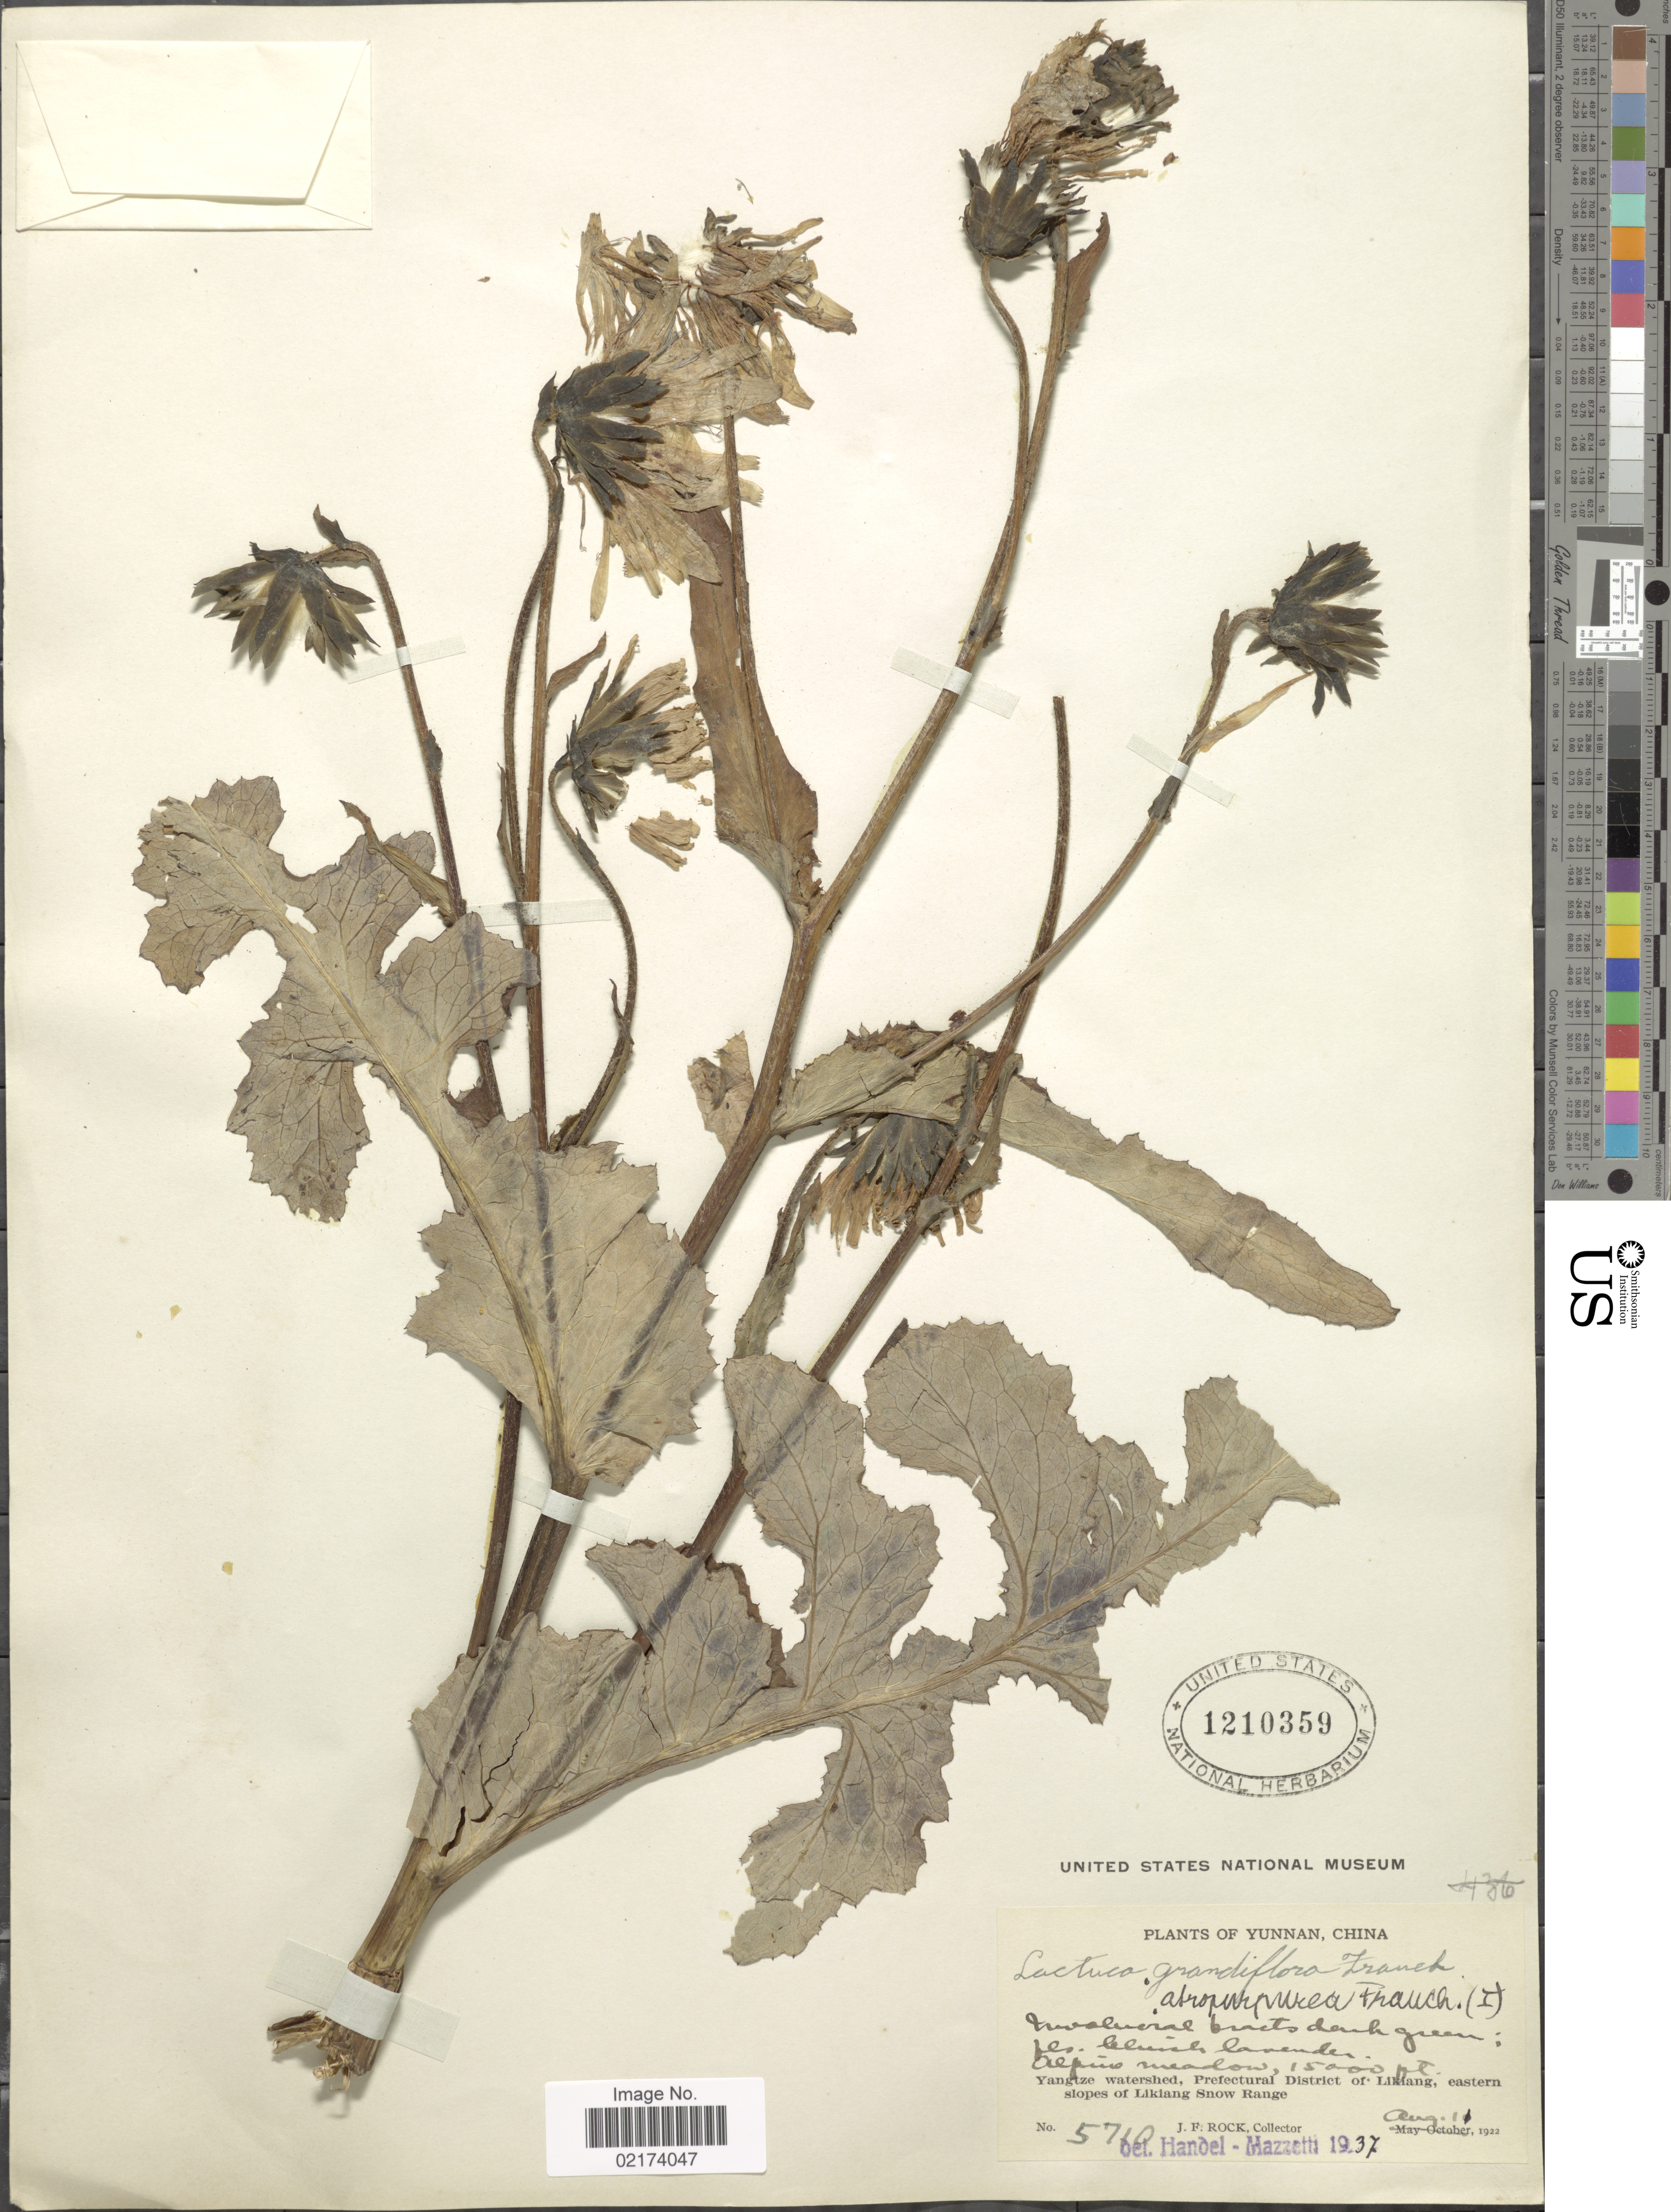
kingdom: Plantae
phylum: Tracheophyta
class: Magnoliopsida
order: Asterales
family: Asteraceae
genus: Chaetoseris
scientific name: Chaetoseris grandiflora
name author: (Franch.) C. Shih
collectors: J. F. Rock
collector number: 5710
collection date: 1922-08-11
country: China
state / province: Yunnan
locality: Yangtze watershed, Prefectural District of Likiang, eastern slopes of Likiang Snow Range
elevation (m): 4572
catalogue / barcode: US 1210359